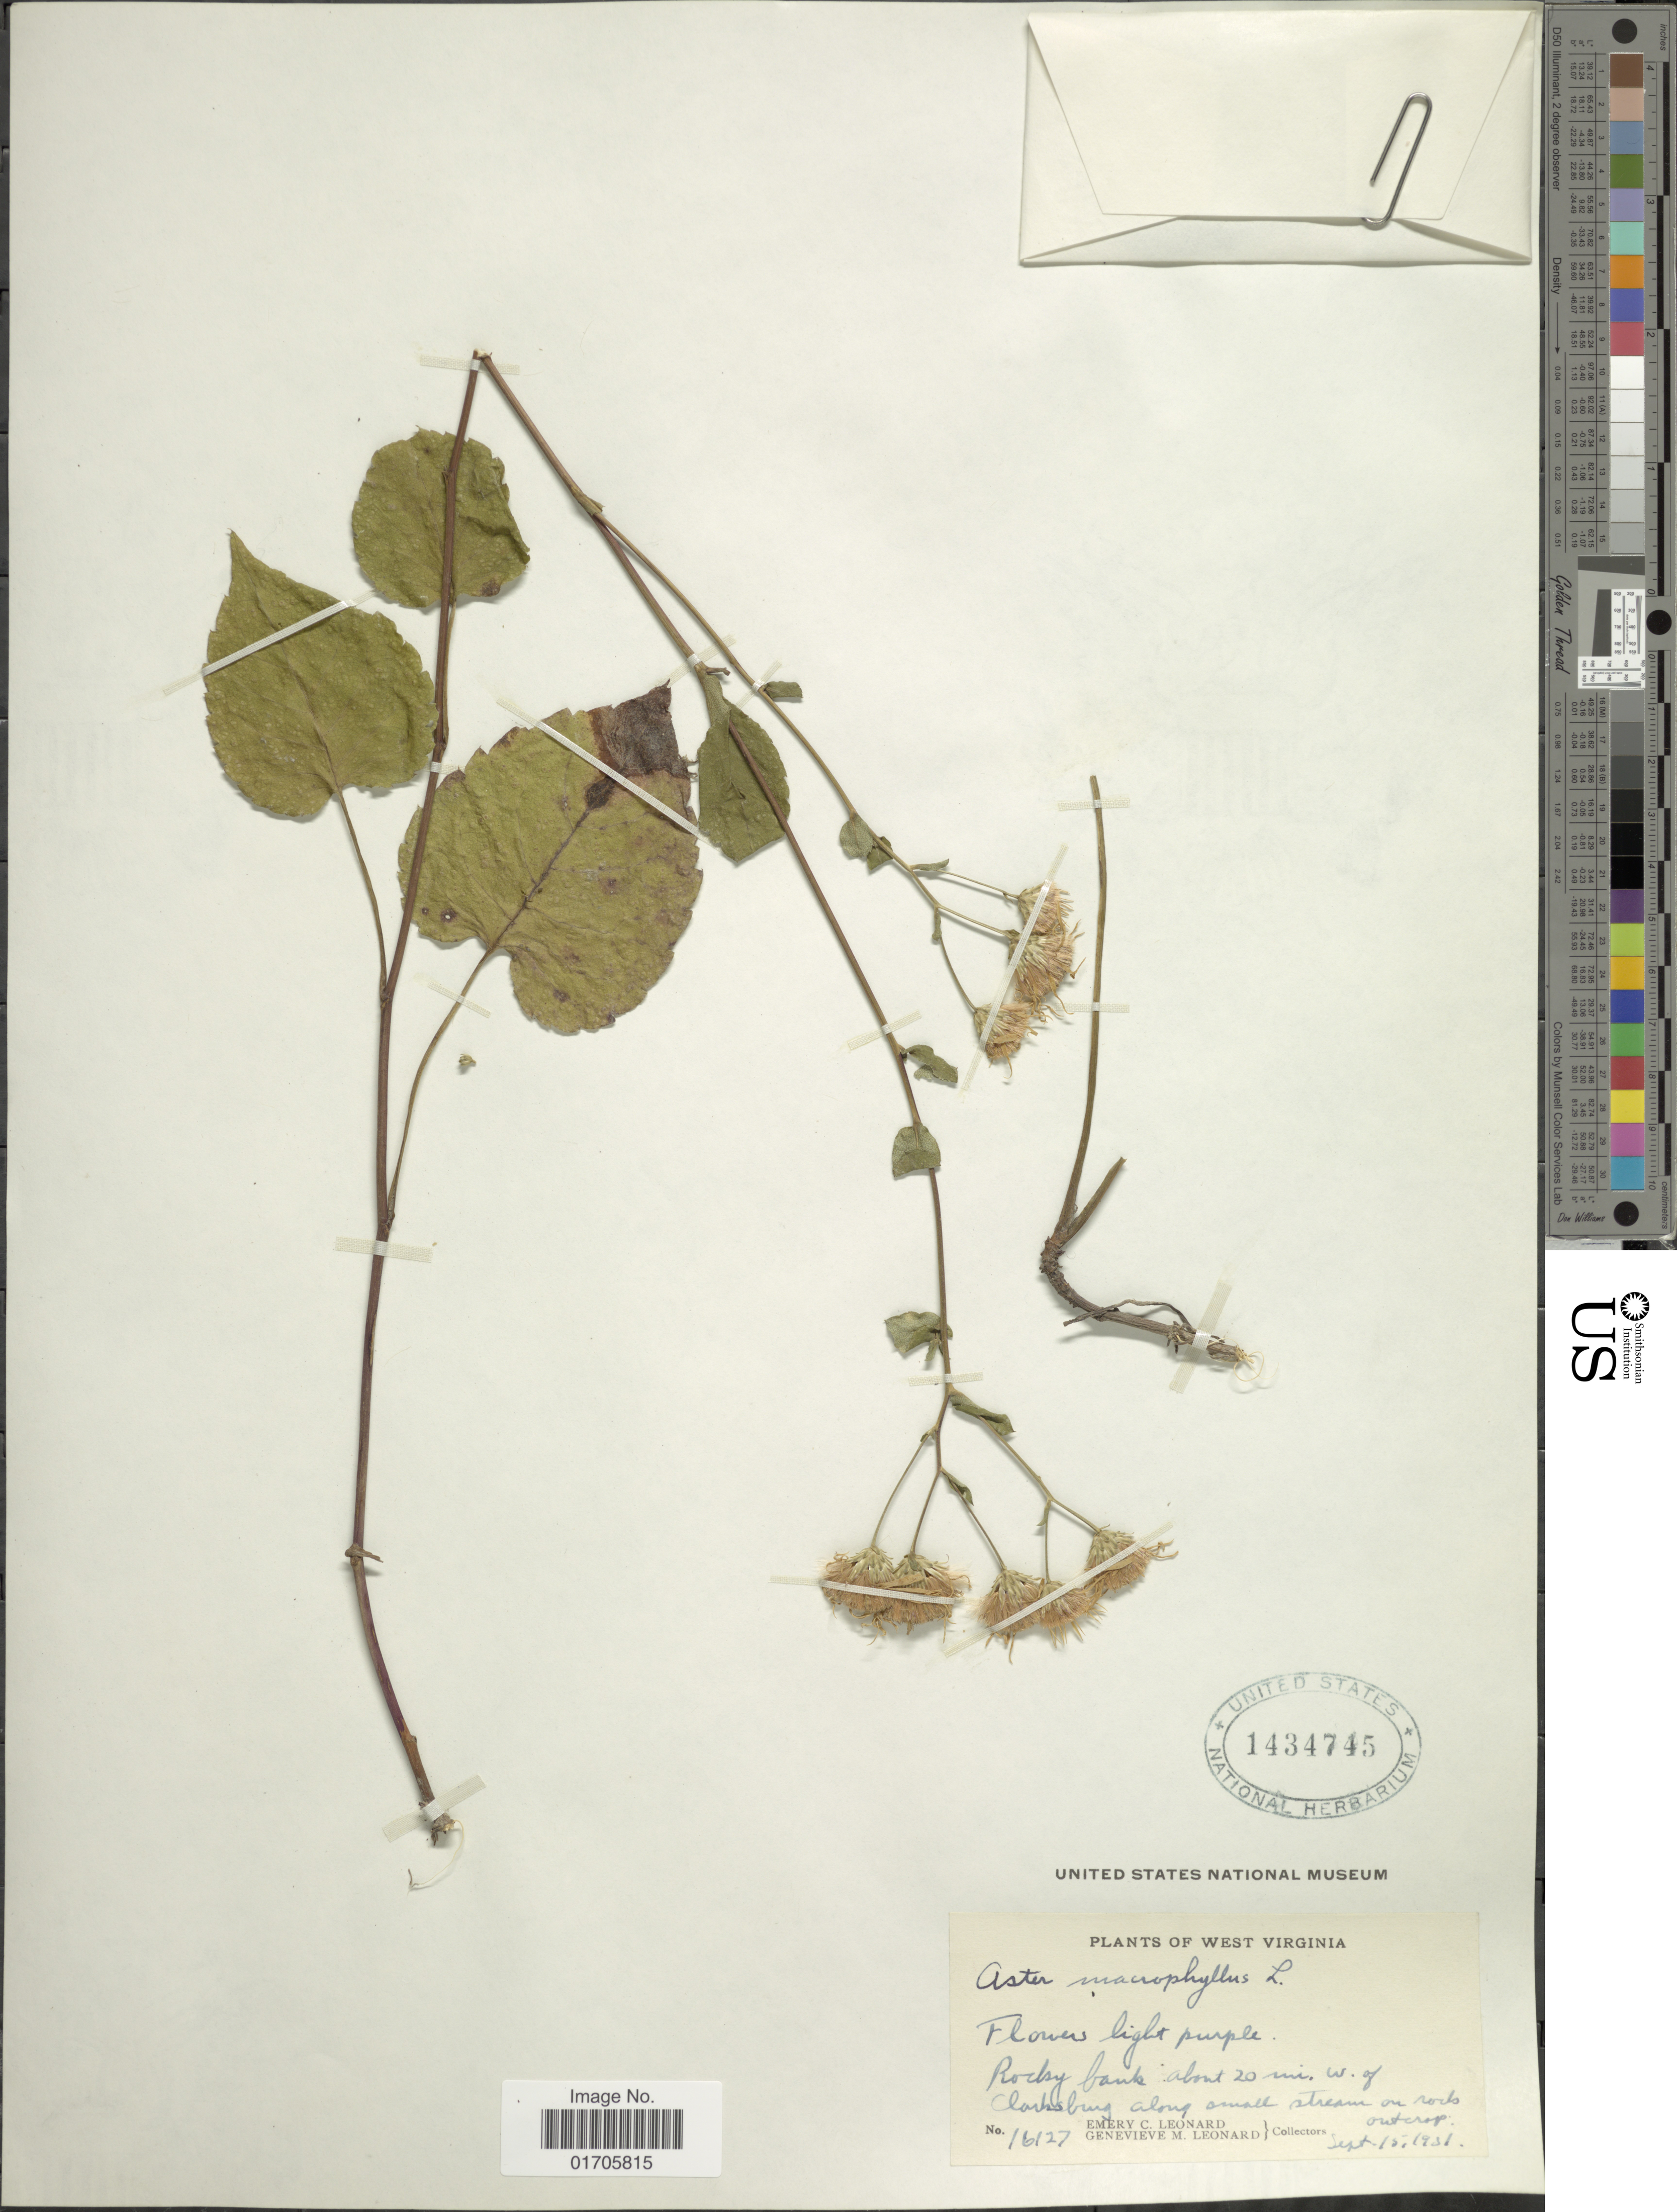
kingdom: Plantae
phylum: Tracheophyta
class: Magnoliopsida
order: Asterales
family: Asteraceae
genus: Eurybia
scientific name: Eurybia macrophylla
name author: (L.) Cass.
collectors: E. C. Leonard & G. M. Leonard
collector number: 16127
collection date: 1931-09-15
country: United States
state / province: West Virginia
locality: West Virginia. Rocky bank about 20 mi. W. of Clarksburg along small stream on rock outcrops.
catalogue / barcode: US 1434745